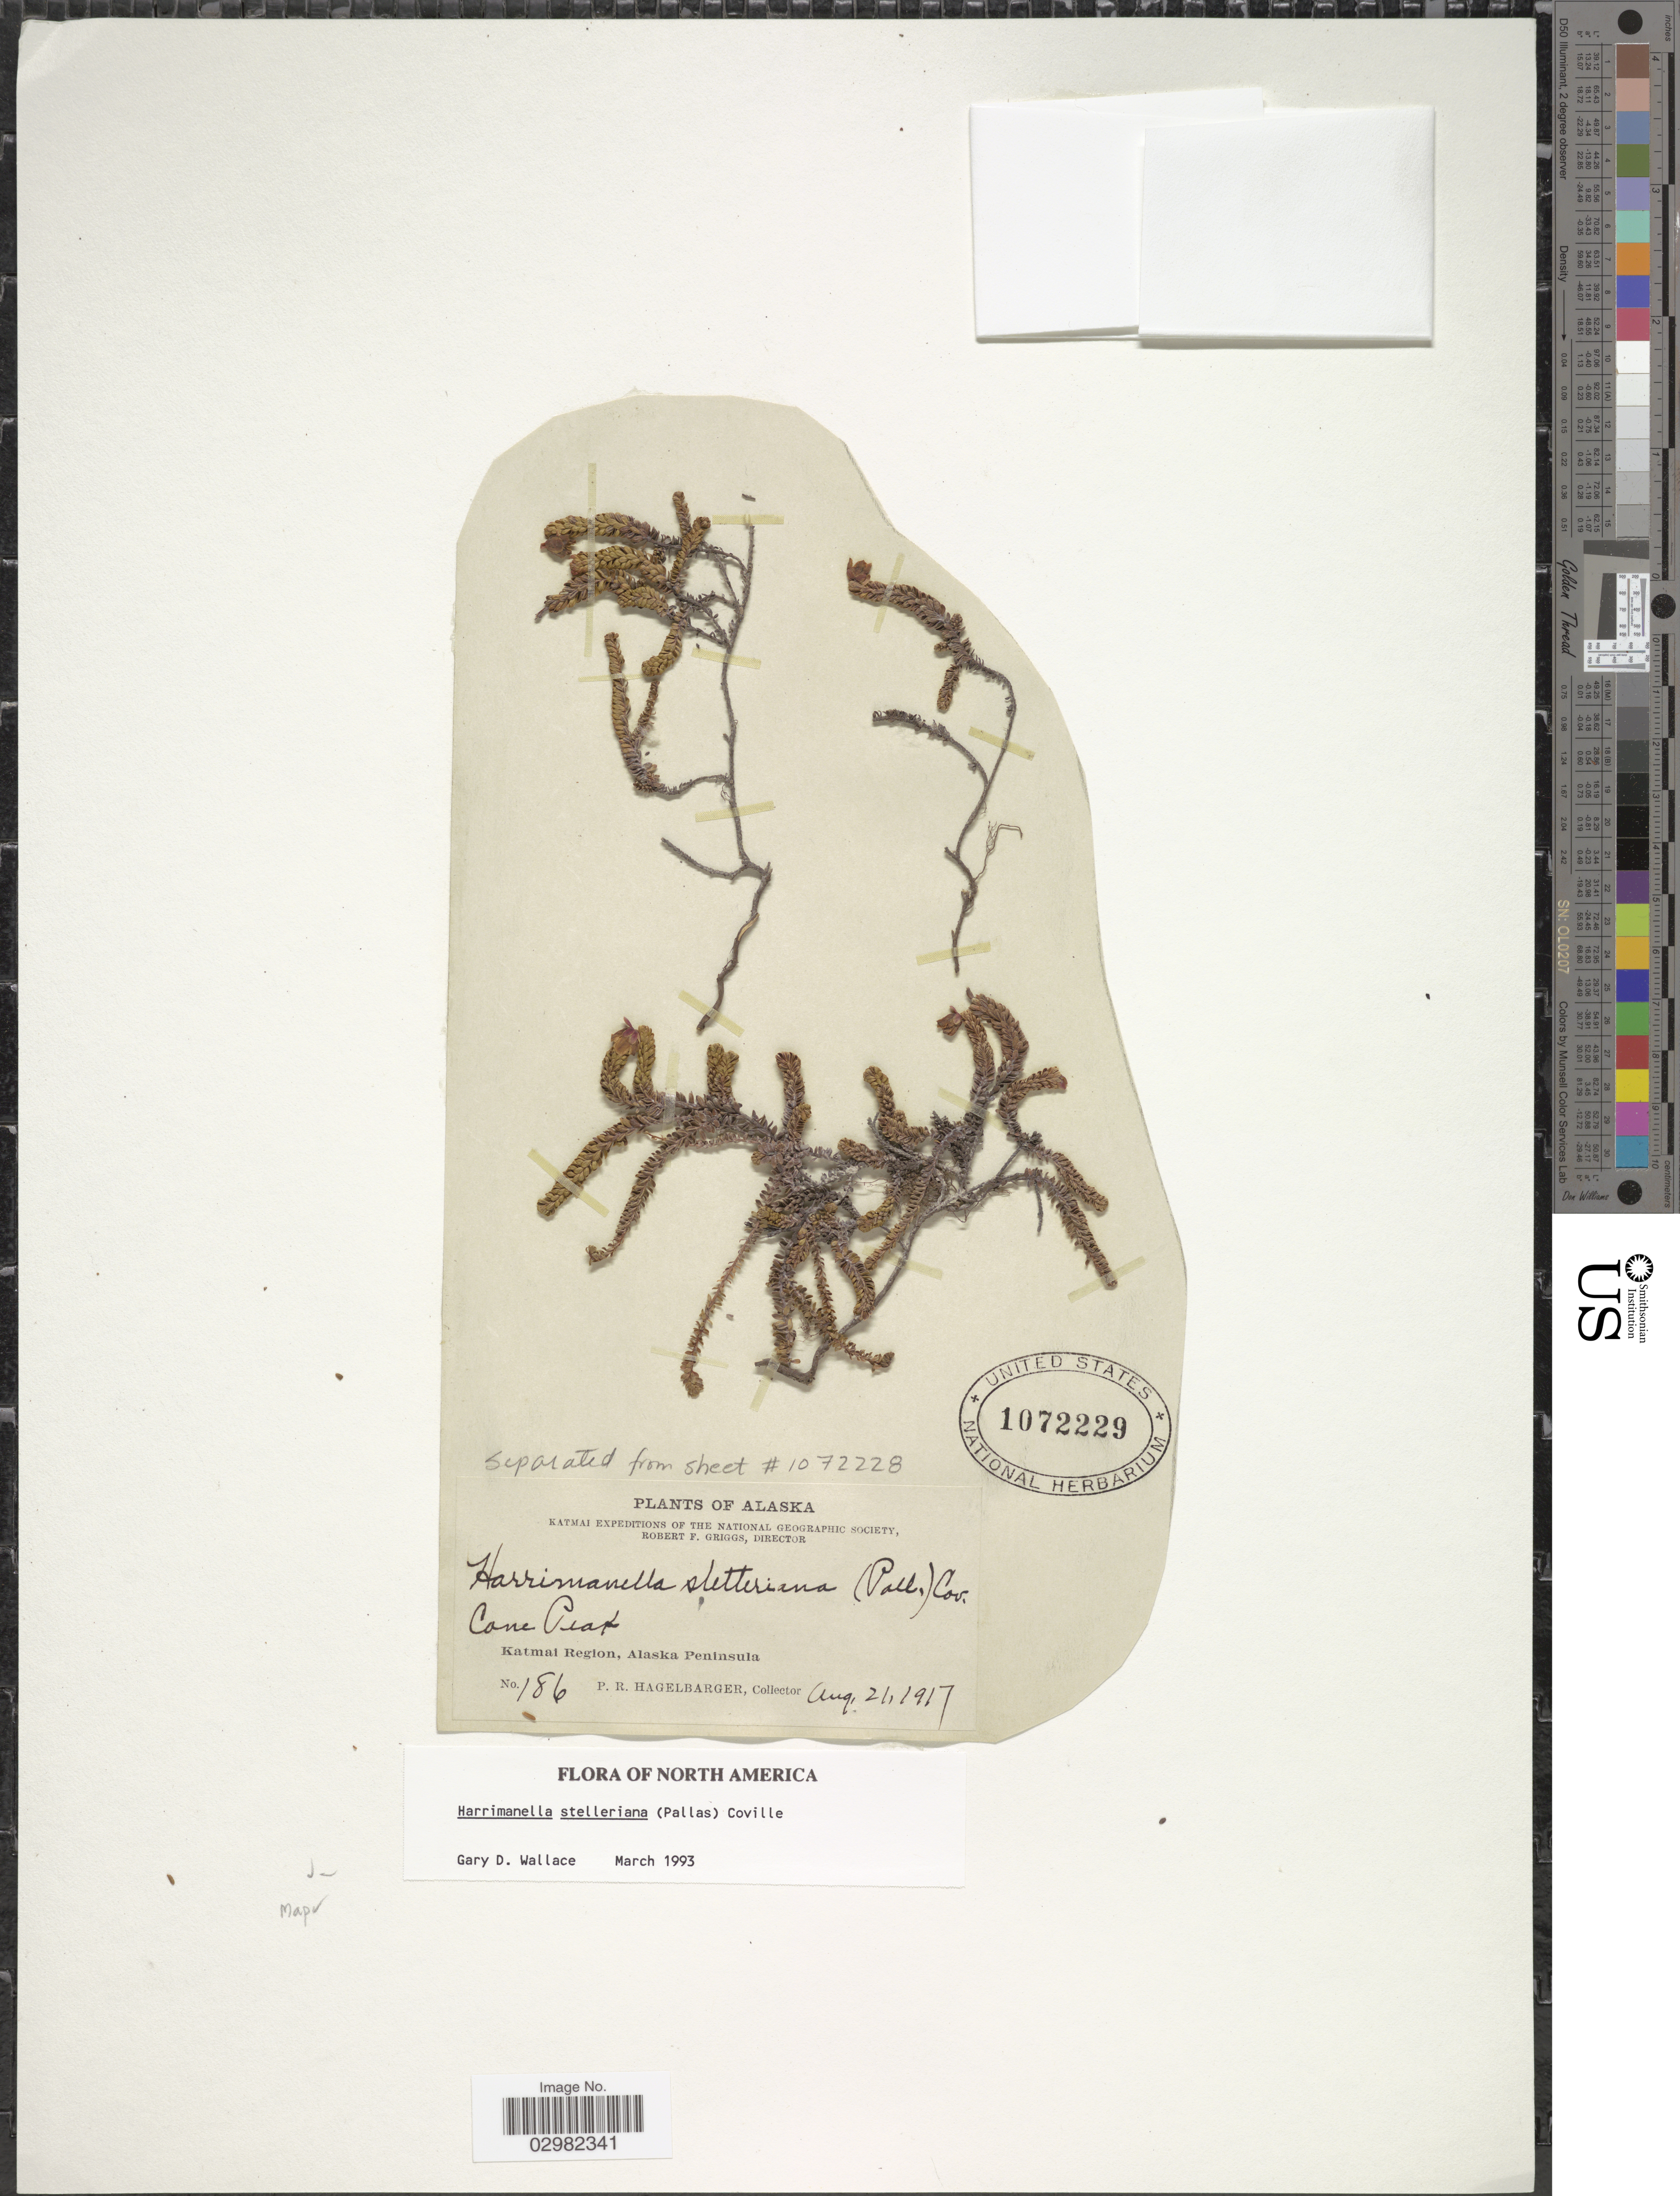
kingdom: Plantae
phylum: Tracheophyta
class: Magnoliopsida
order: Ericales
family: Ericaceae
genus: Harrimanella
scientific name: Harrimanella stelleriana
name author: (Pall.) Coville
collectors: P. Hagelbarger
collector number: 186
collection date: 1917-08-21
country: United States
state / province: Alaska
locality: Cone Peak, Katmai Region, Alaska Peninsula.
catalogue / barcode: US 1072229